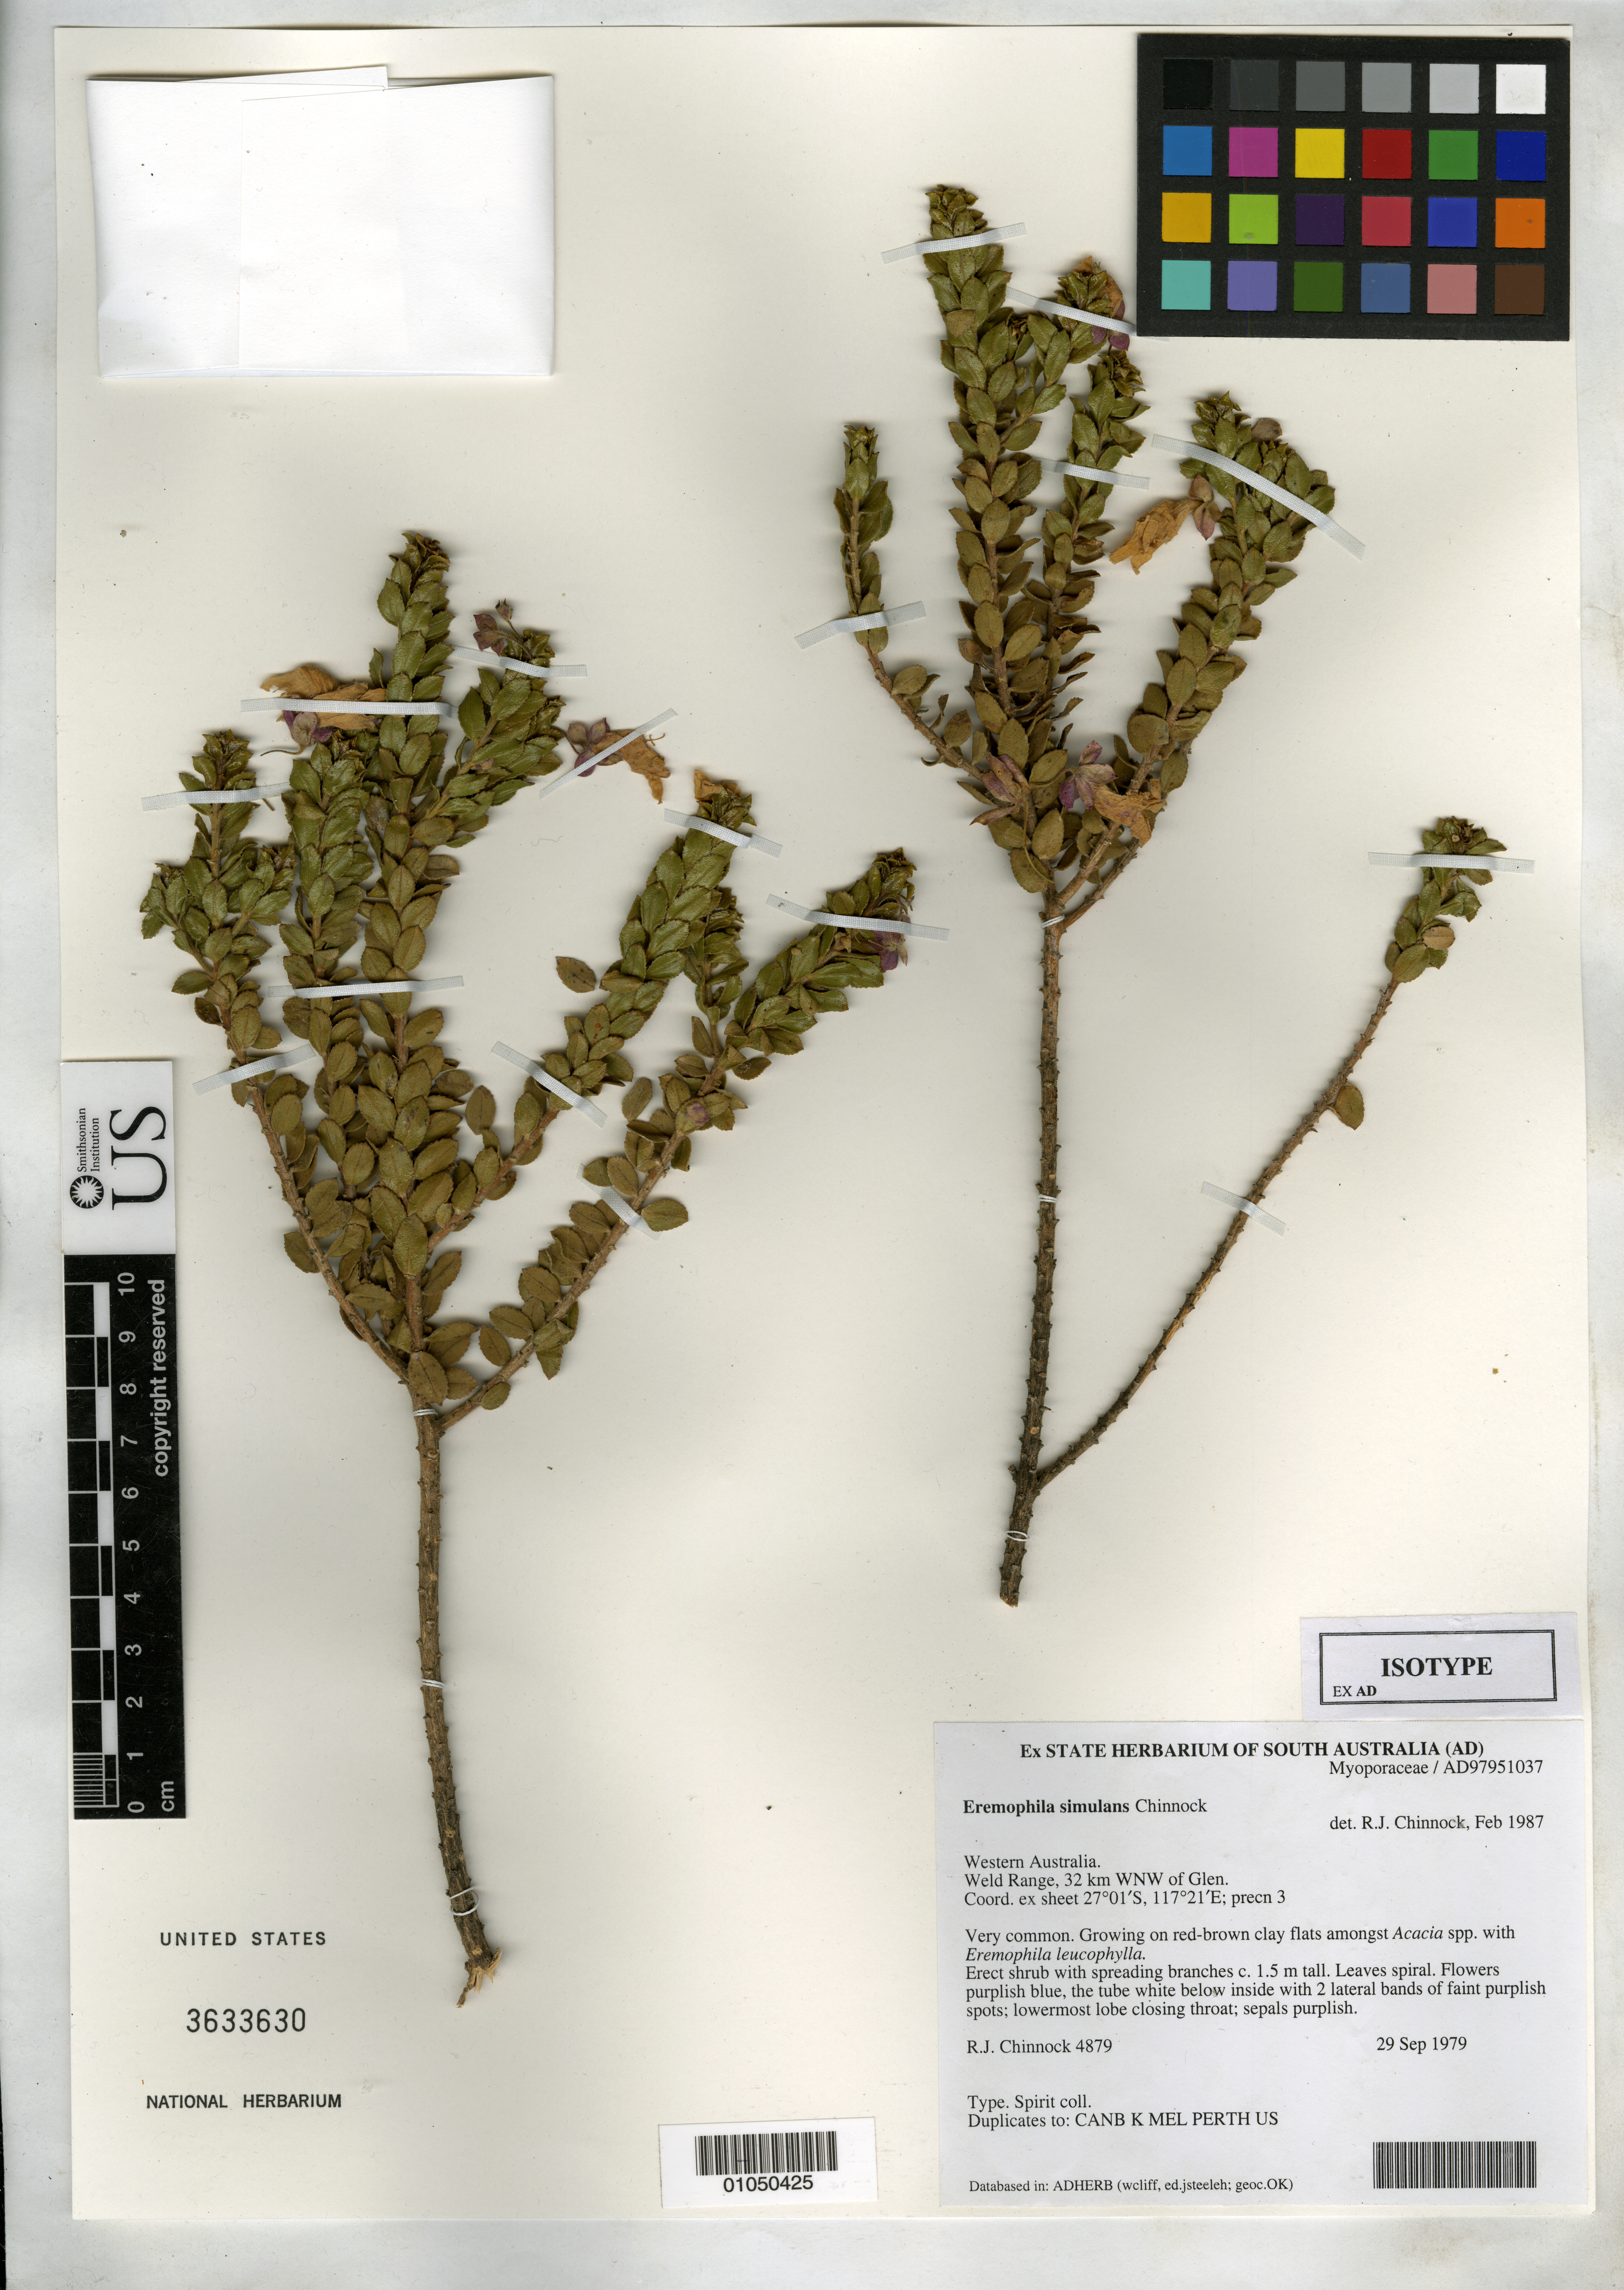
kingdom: Plantae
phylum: Tracheophyta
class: Magnoliopsida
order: Lamiales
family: Scrophulariaceae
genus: Eremophila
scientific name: Eremophila simulans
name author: Chinnock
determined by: Chinnock, R. J.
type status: Isotype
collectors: R. J. Chinnock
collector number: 4879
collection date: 1979-09-29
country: Australia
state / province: Western Australia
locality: Weld Range, 32 km WNW of Glen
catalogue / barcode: US 3633630